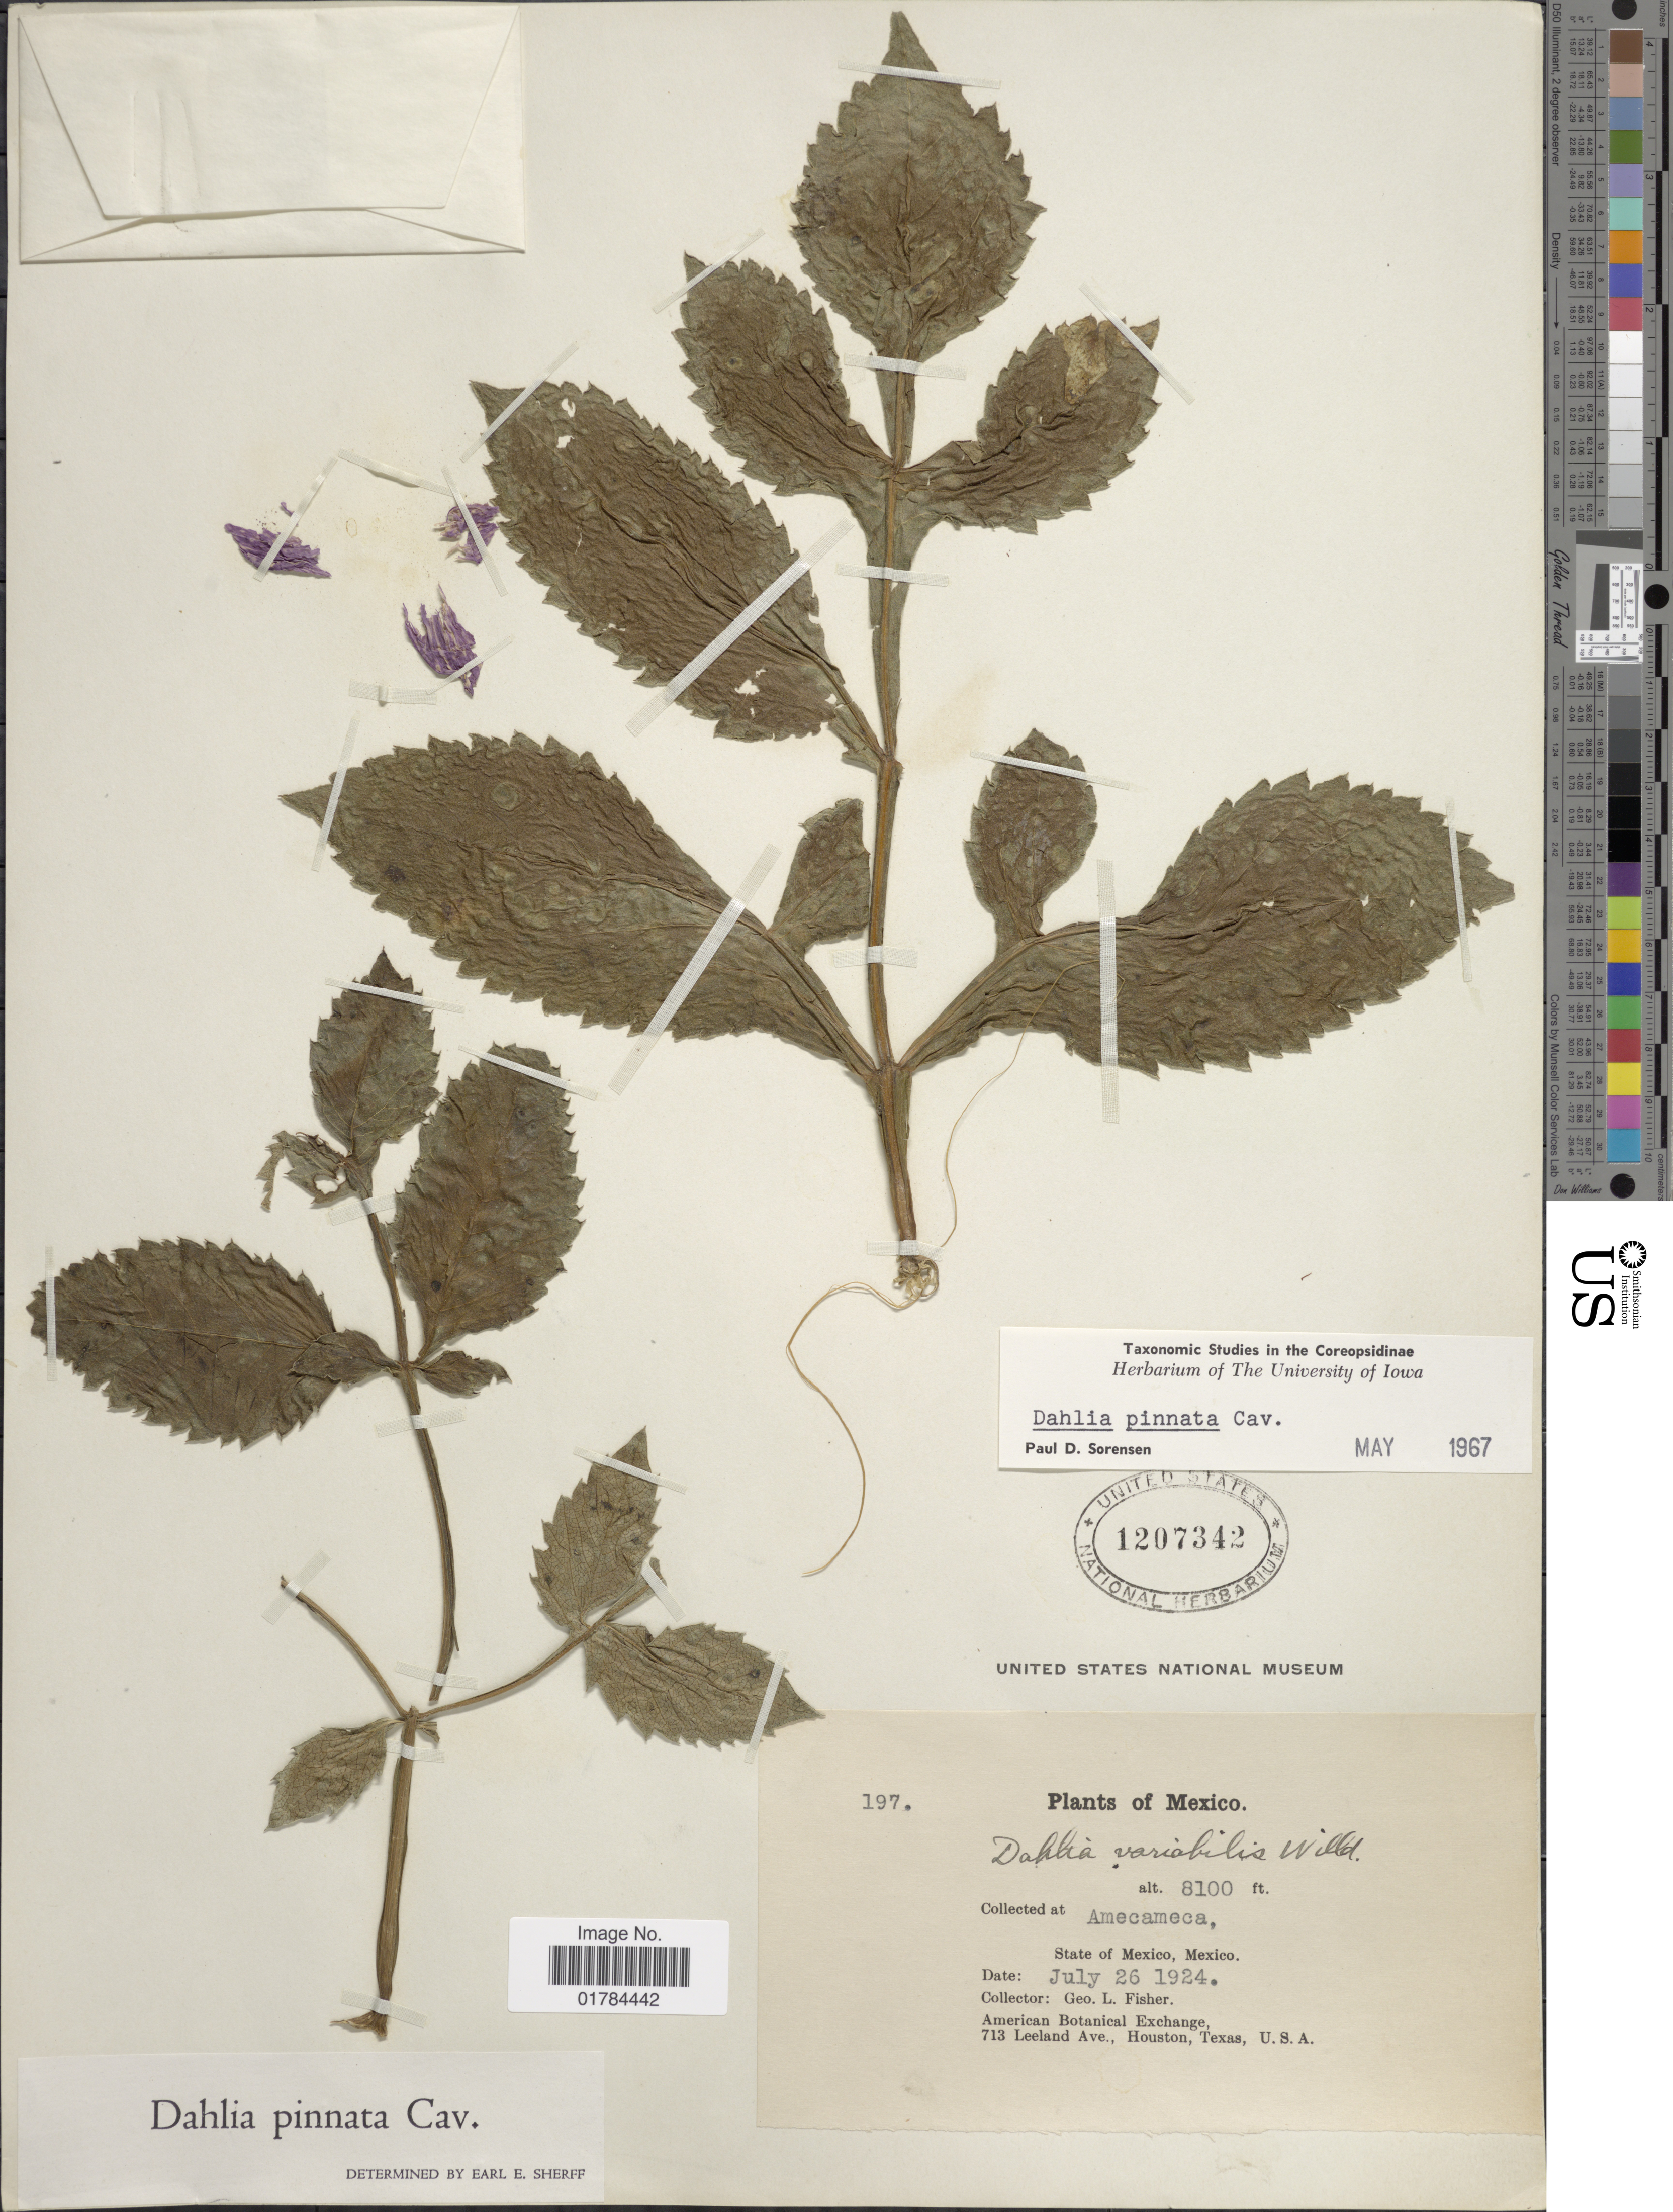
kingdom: Plantae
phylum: Tracheophyta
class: Magnoliopsida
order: Asterales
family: Asteraceae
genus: Dahlia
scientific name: Dahlia pinnata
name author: Cav.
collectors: G. L. Fisher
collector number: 197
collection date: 1924-07-26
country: Mexico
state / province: México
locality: Amecameca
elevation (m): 2469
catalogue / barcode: US 1207342